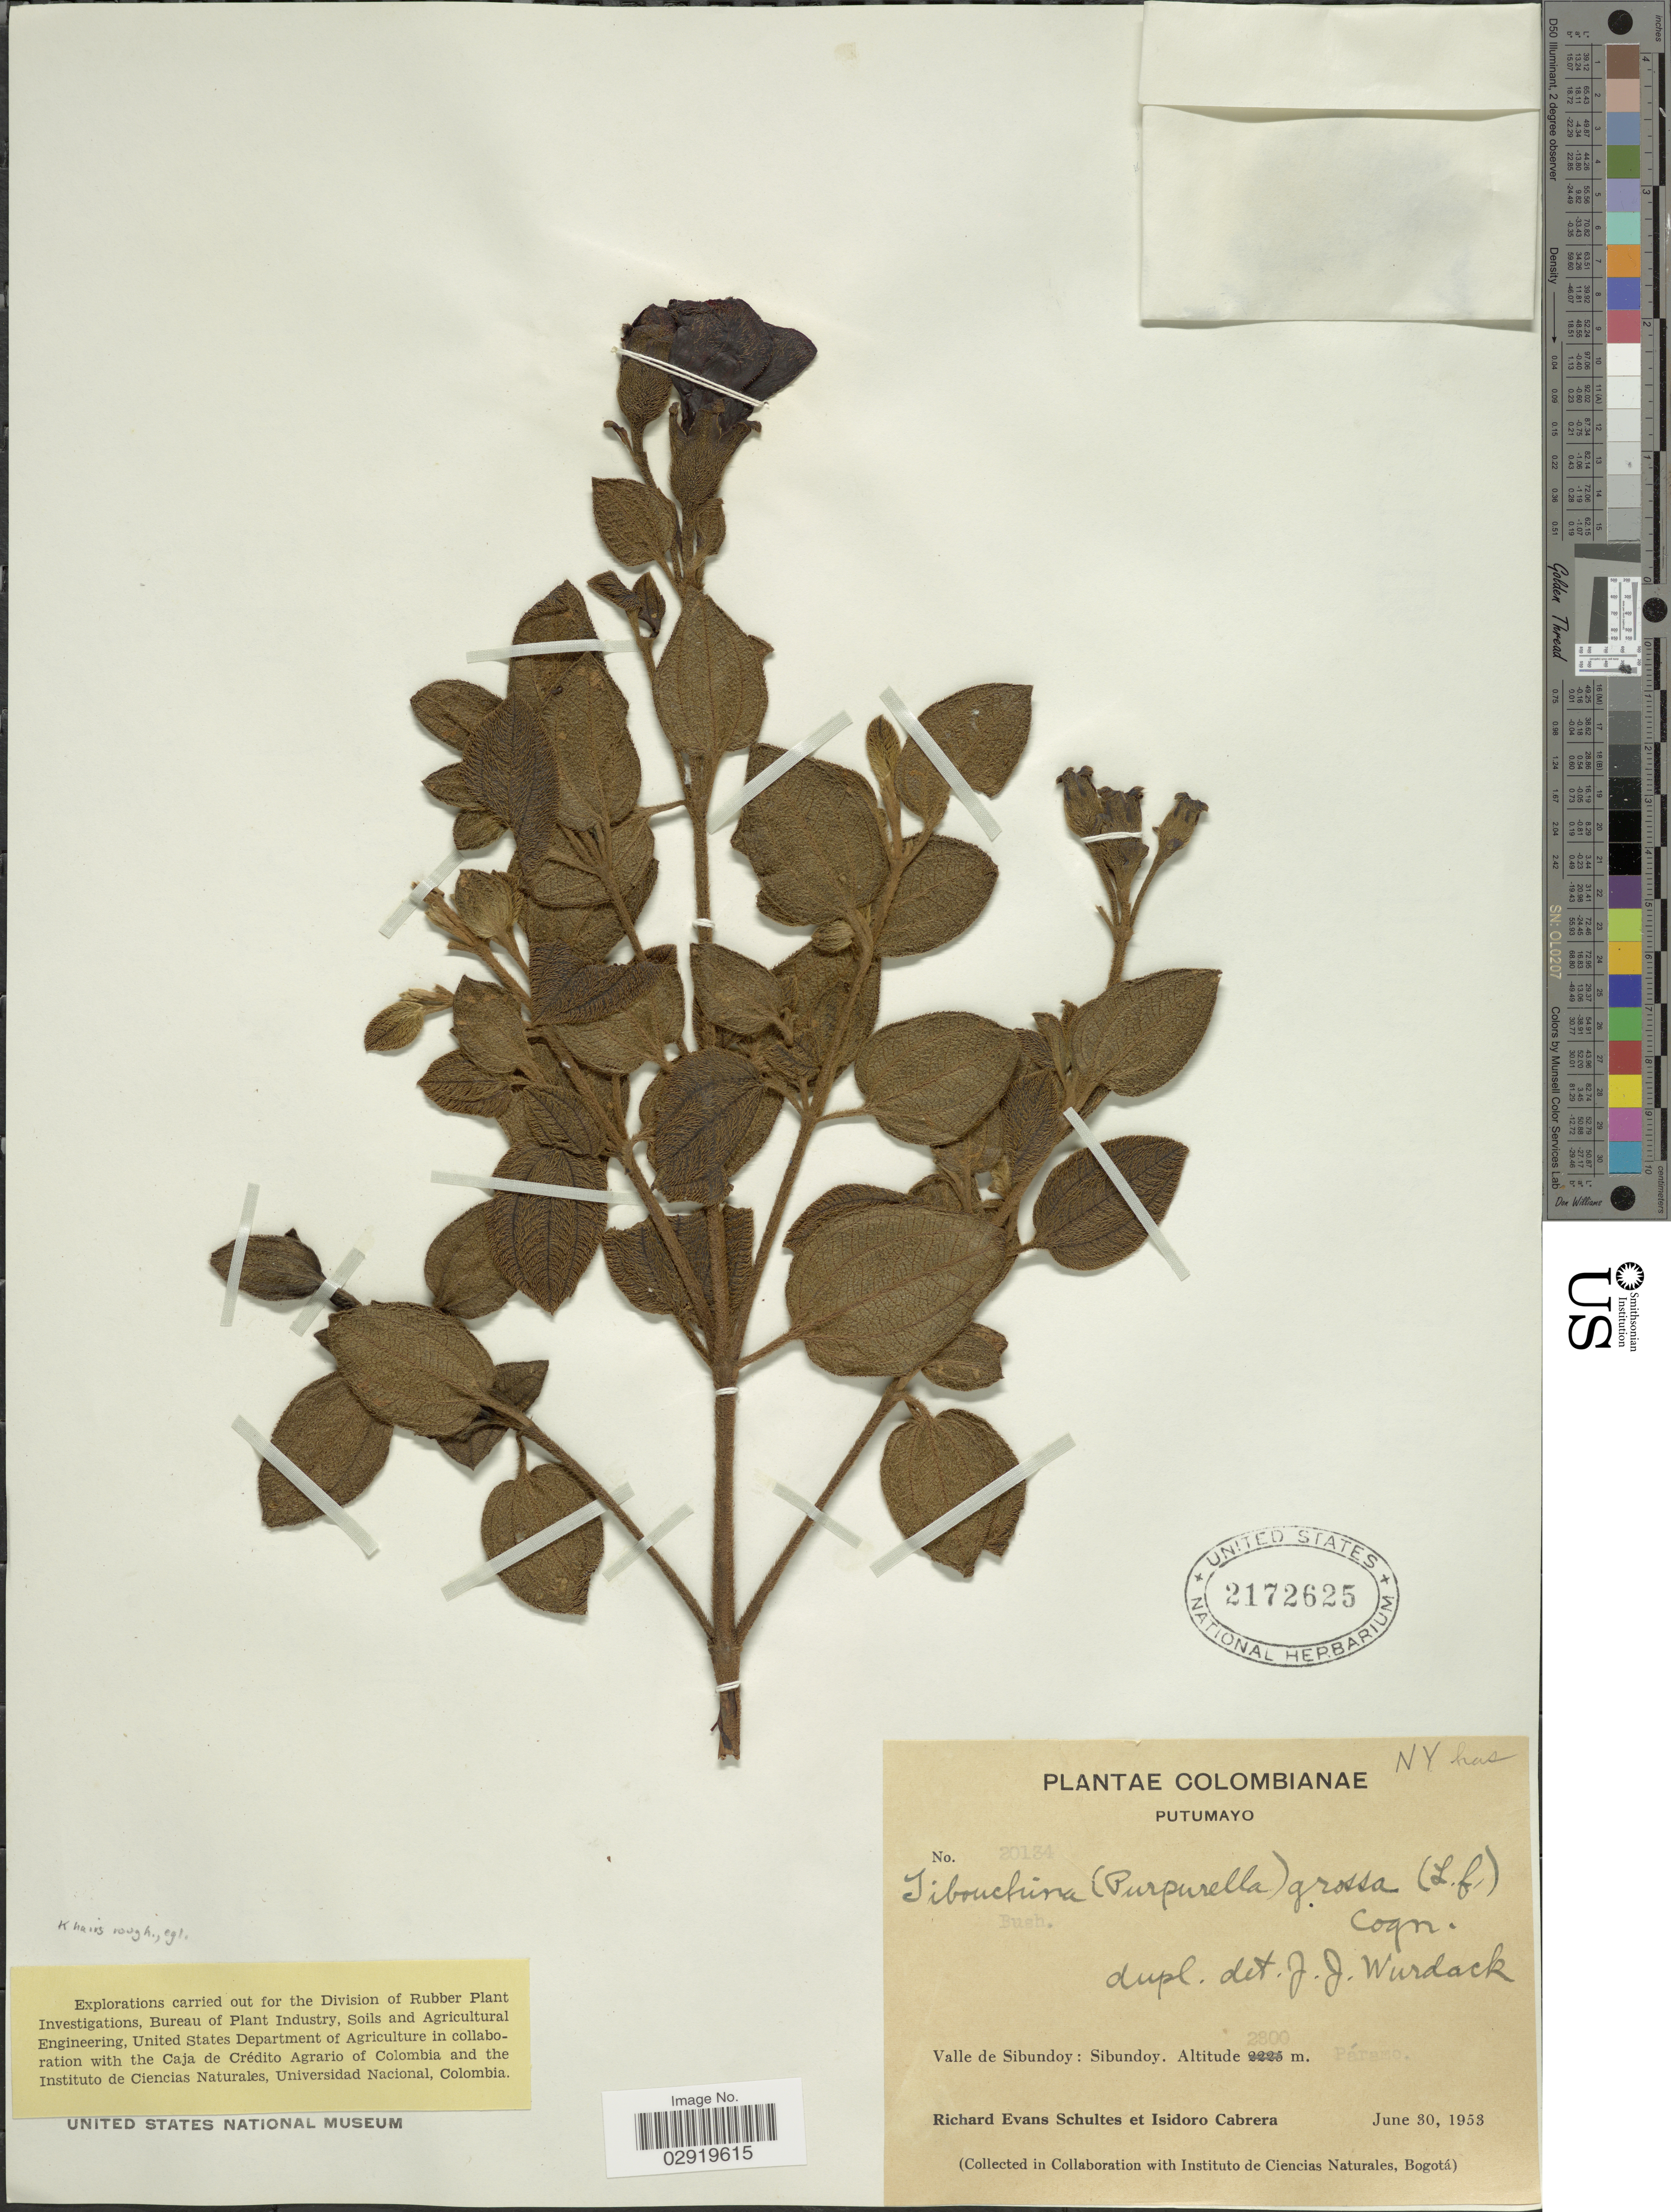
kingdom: Plantae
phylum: Tracheophyta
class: Magnoliopsida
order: Myrtales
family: Melastomataceae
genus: Chaetogastra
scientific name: Chaetogastra grossa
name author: (L. f.) P.J.F. Guim. & Michelang.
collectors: R. E. Schultes & I. Cabrera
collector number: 20134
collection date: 1953-06-30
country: Colombia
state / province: Putumayo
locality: Valle de Sibundoy: Sibundoy.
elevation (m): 2800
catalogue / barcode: US 2172625